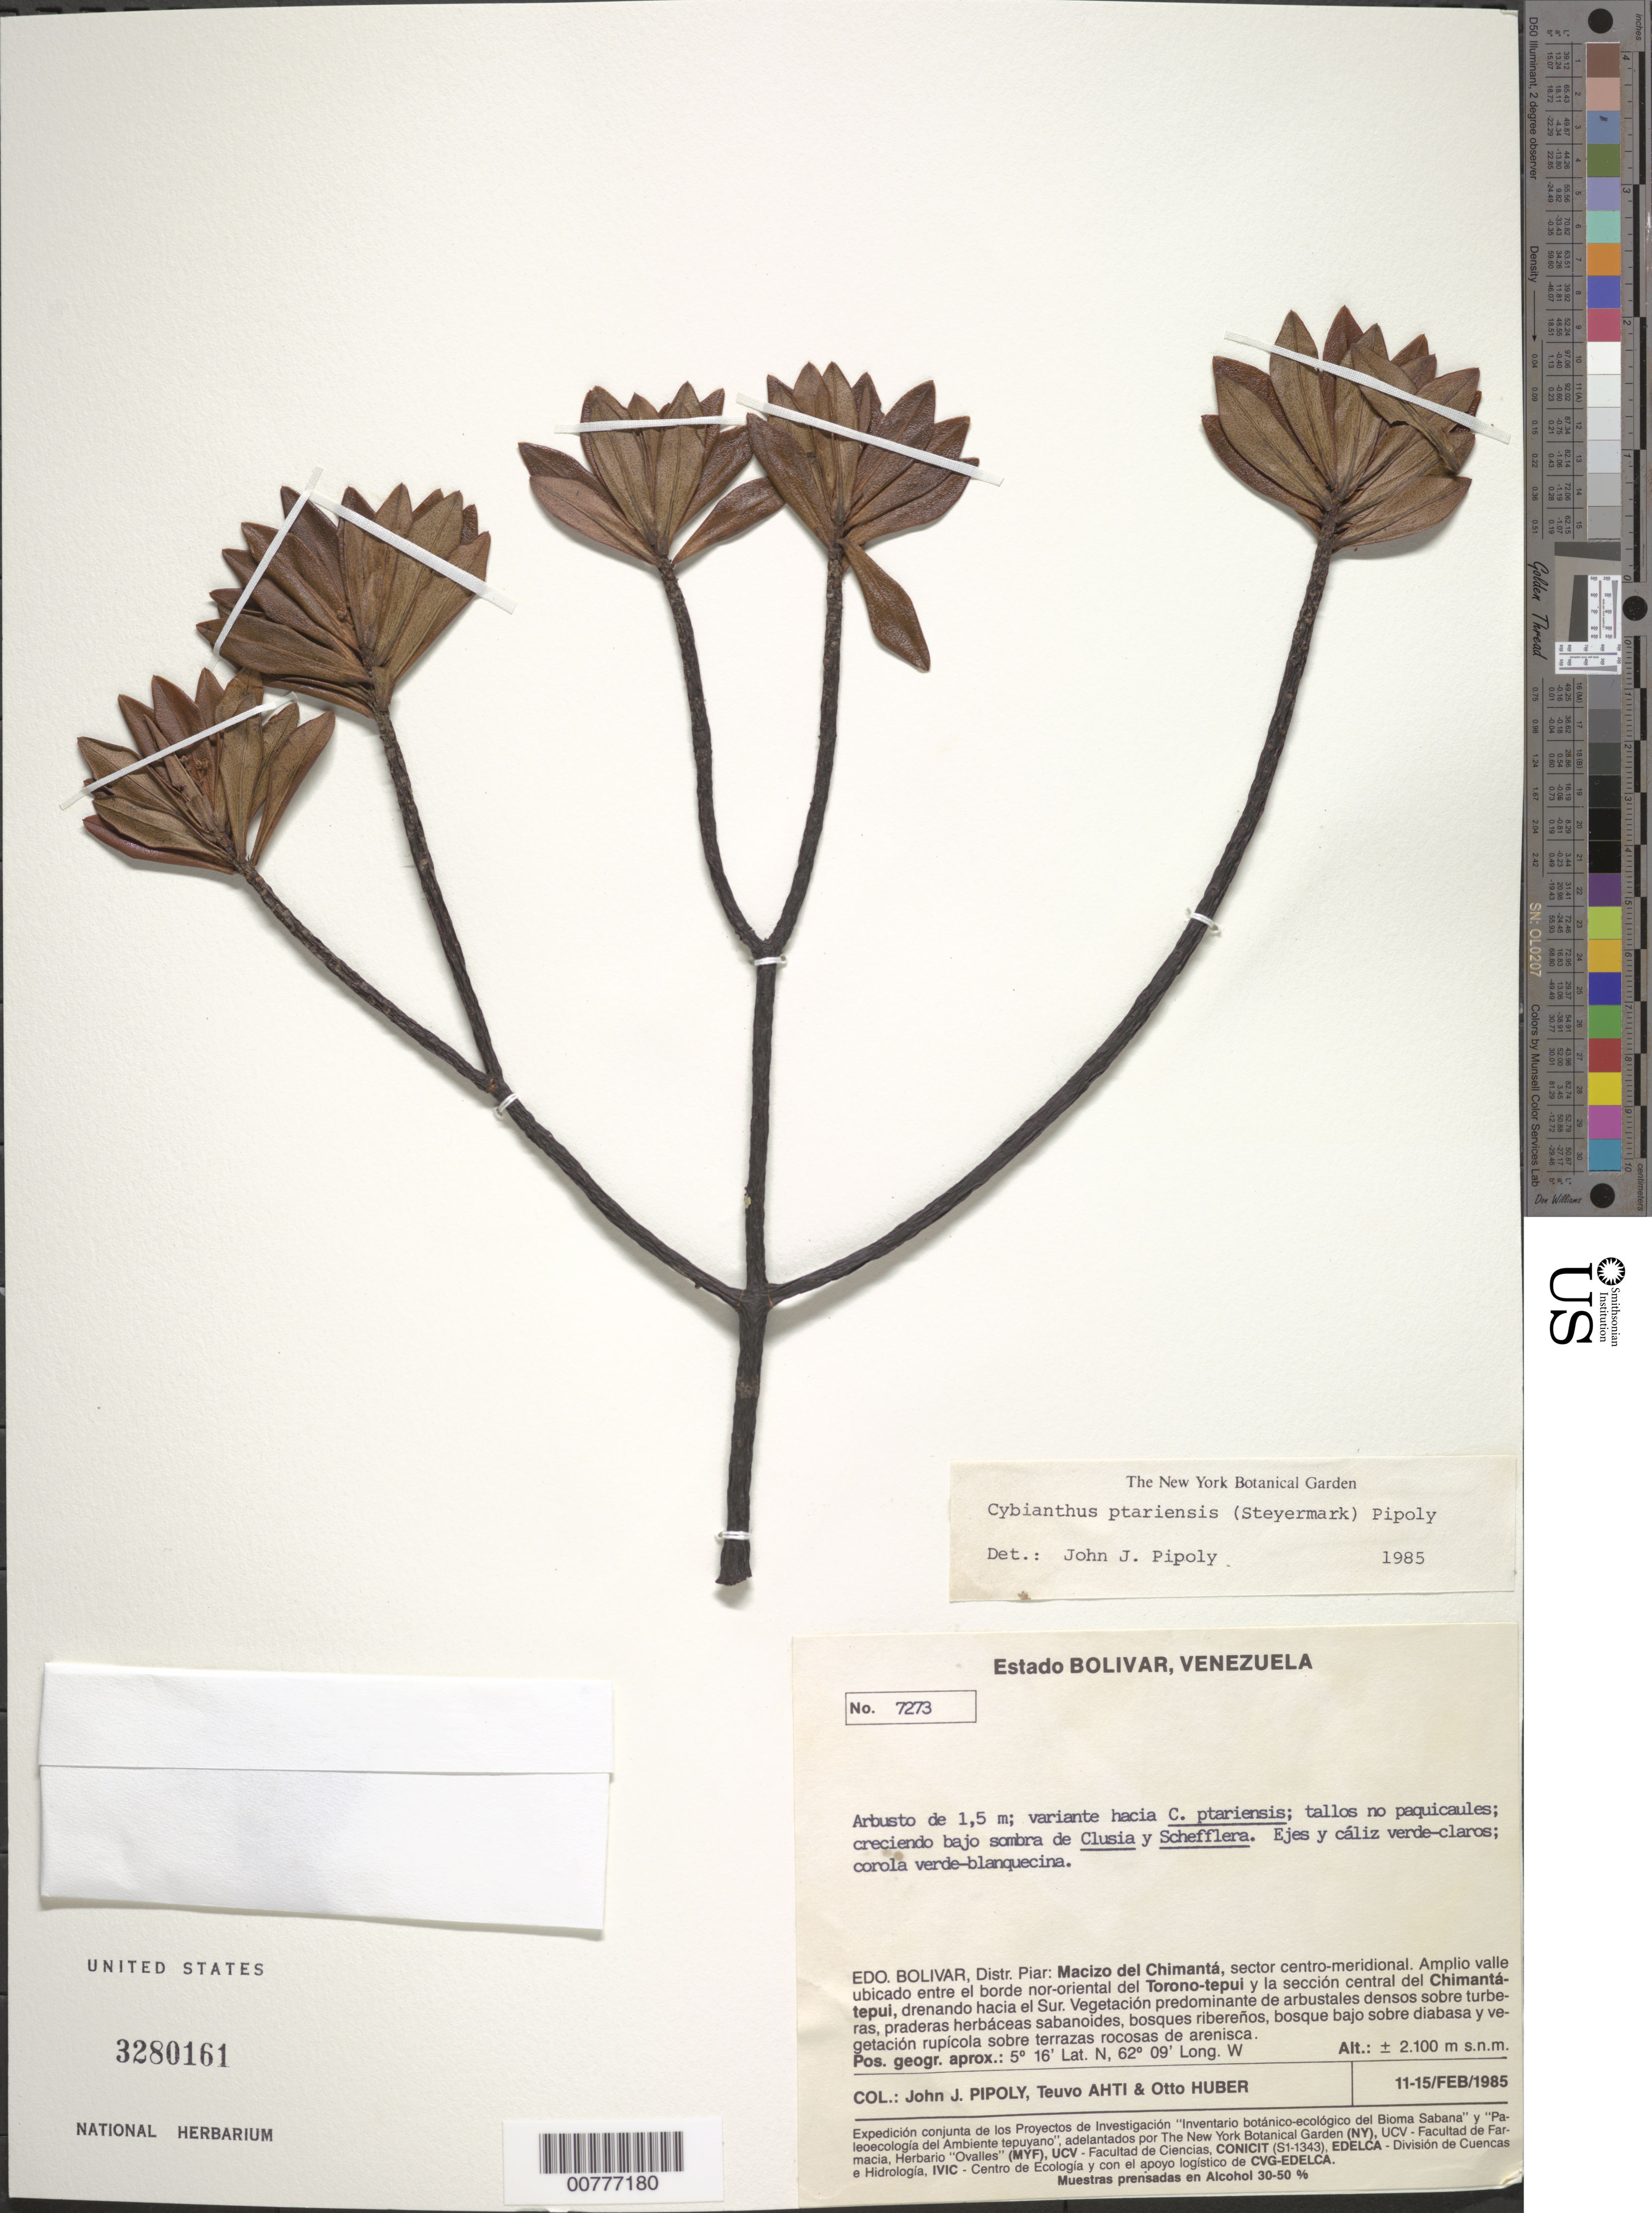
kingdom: Plantae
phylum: Tracheophyta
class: Magnoliopsida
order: Ericales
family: Primulaceae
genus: Cybianthus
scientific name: Cybianthus ptariensis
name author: (Steyerm.) Pipoly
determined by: Pipoly, J. J., III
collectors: J. J. Pipoly, T. T. Ahti & O. Huber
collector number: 7273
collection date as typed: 11-Feb-85 to 15-Feb-85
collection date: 1985-02-11/1985-02-15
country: Venezuela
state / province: Bolívar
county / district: Piar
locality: Macizo del Chimantá, sector centro-meridional; wide valley between the northwest side of the Torono-tepuí and the middle section of the Chimantá-tepuí, draining from the south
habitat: Vegetación predominante de arbustales denso sobre turberas, praderas herbáceas sabanoides, bosques ribereños, bosque bajo sobre diabasa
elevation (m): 2100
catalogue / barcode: US 3280161